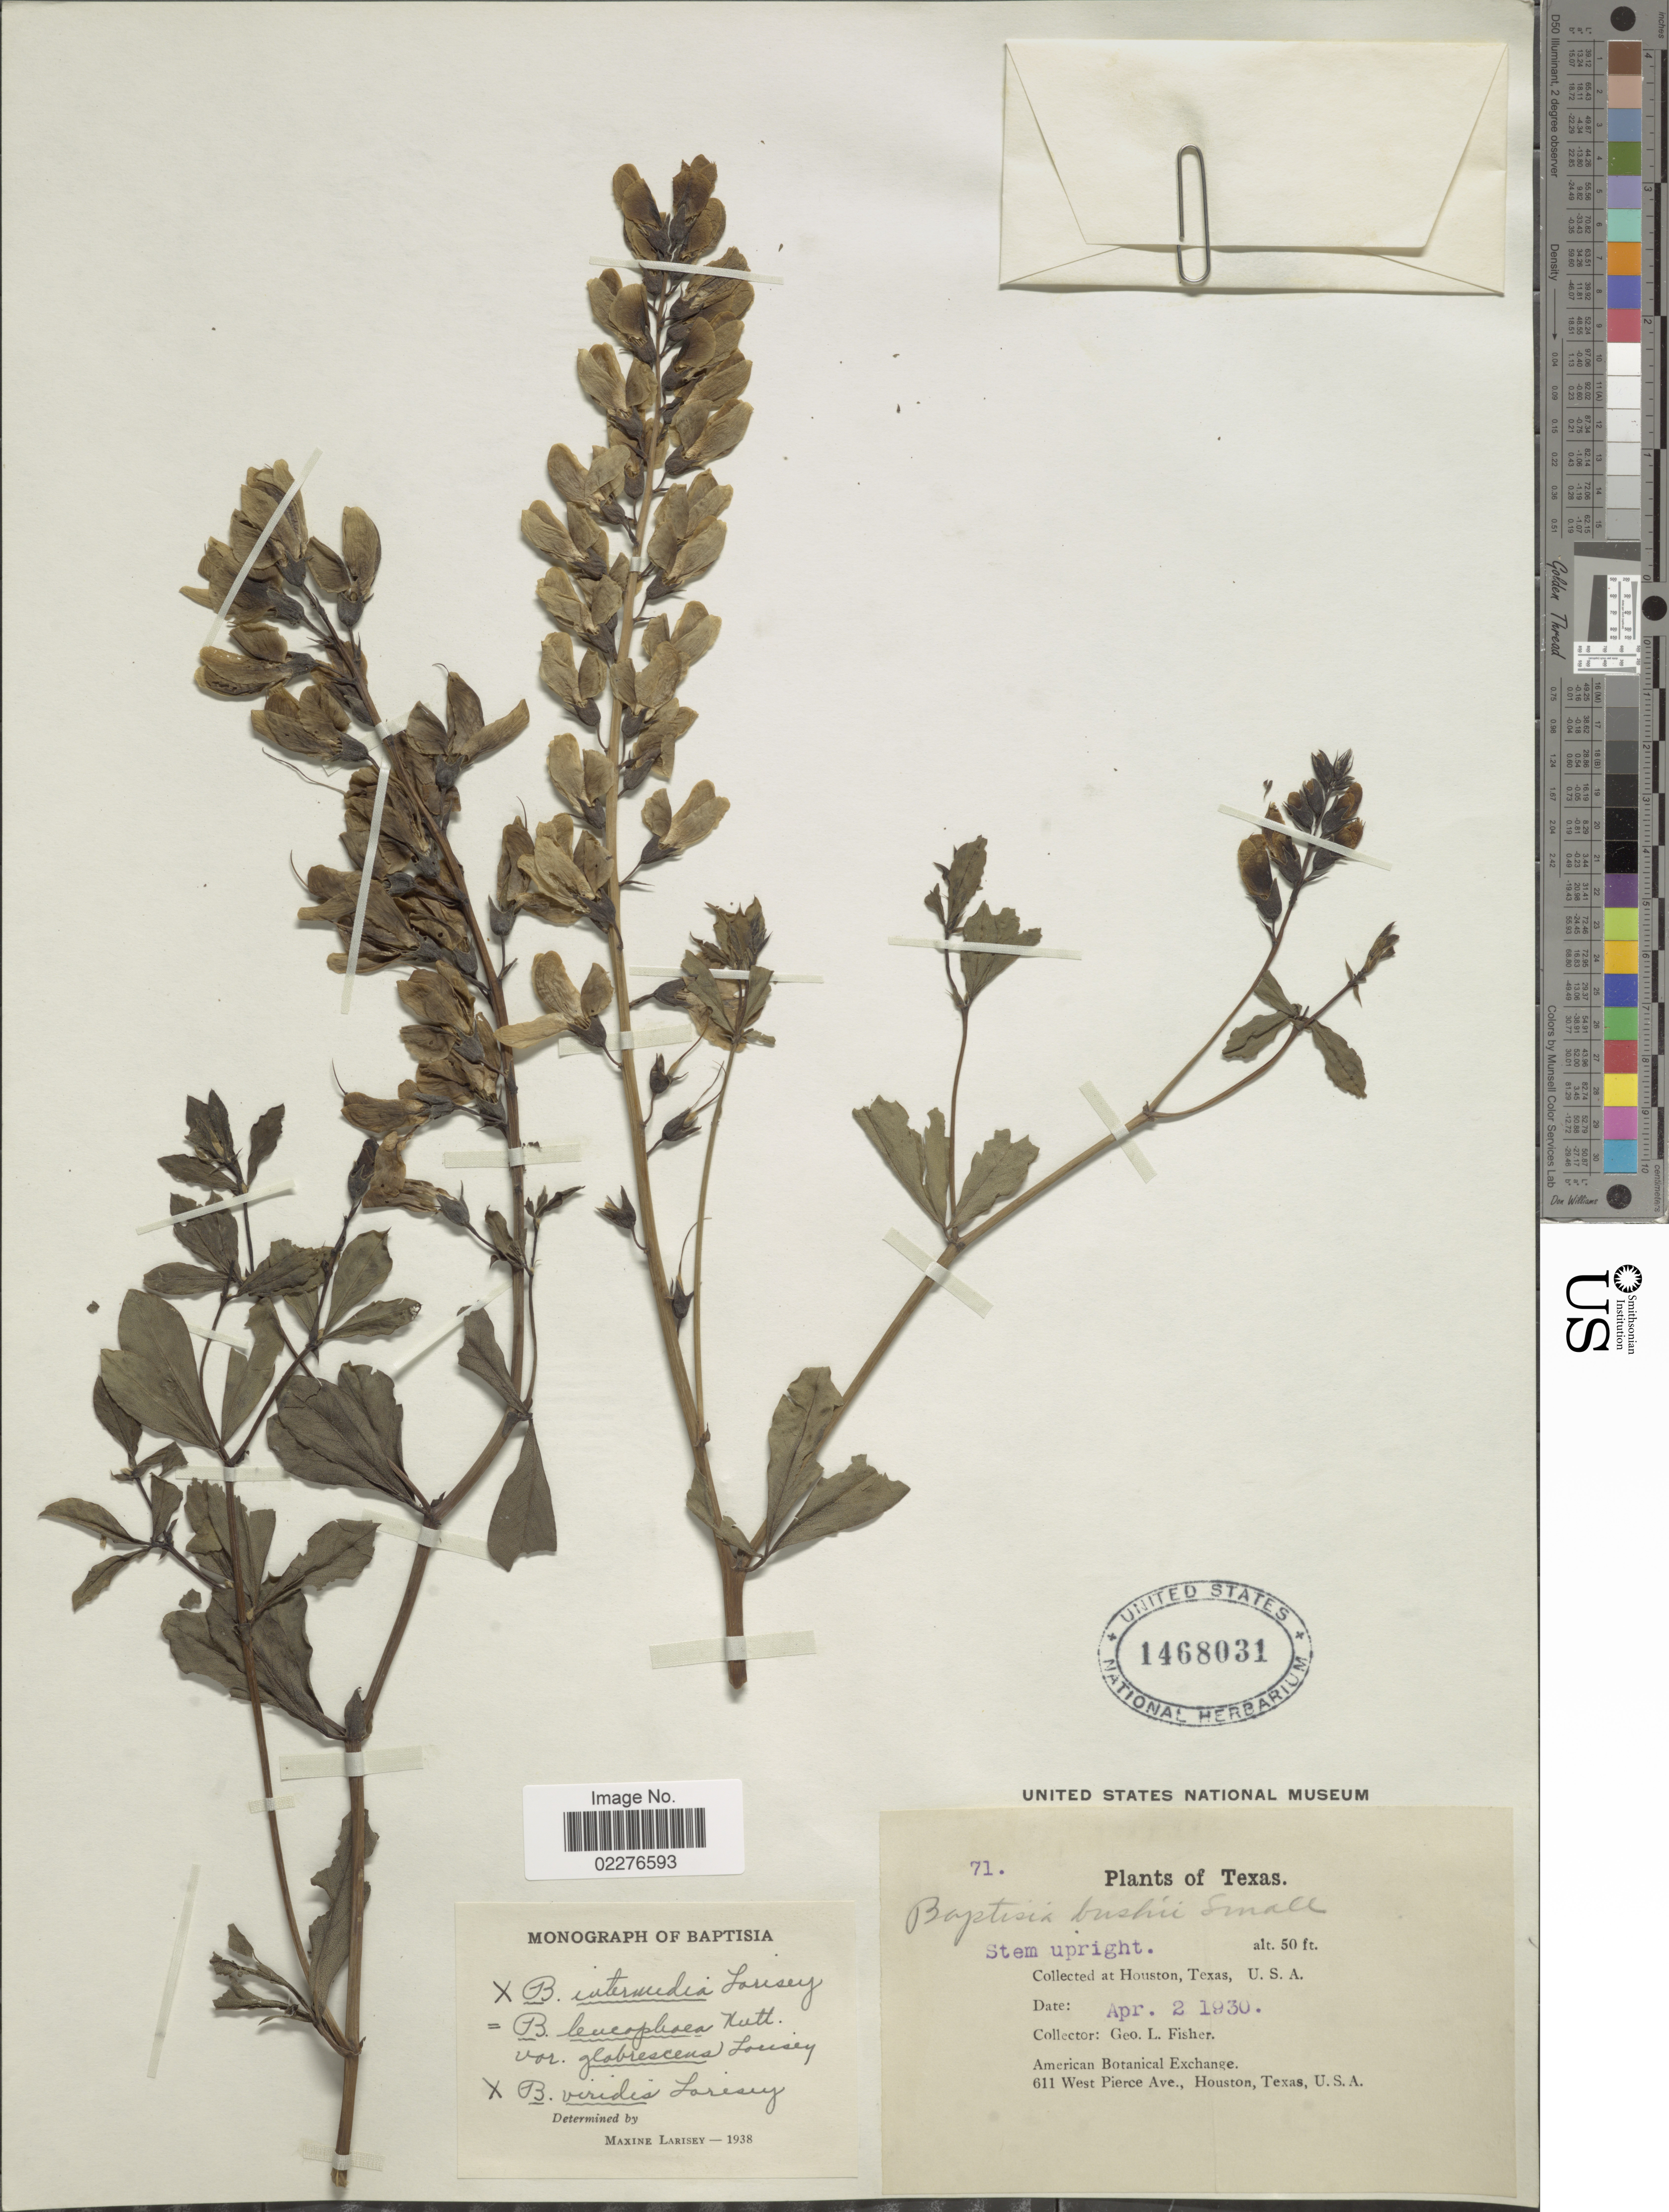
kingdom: Plantae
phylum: Tracheophyta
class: Magnoliopsida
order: Fabales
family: Fabaceae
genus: Baptisia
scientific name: Baptisia x intermedia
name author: Larisey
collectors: G. L. Fisher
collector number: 71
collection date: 1930-04-02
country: United States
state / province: Texas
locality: Houston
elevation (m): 15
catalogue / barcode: US 1468031